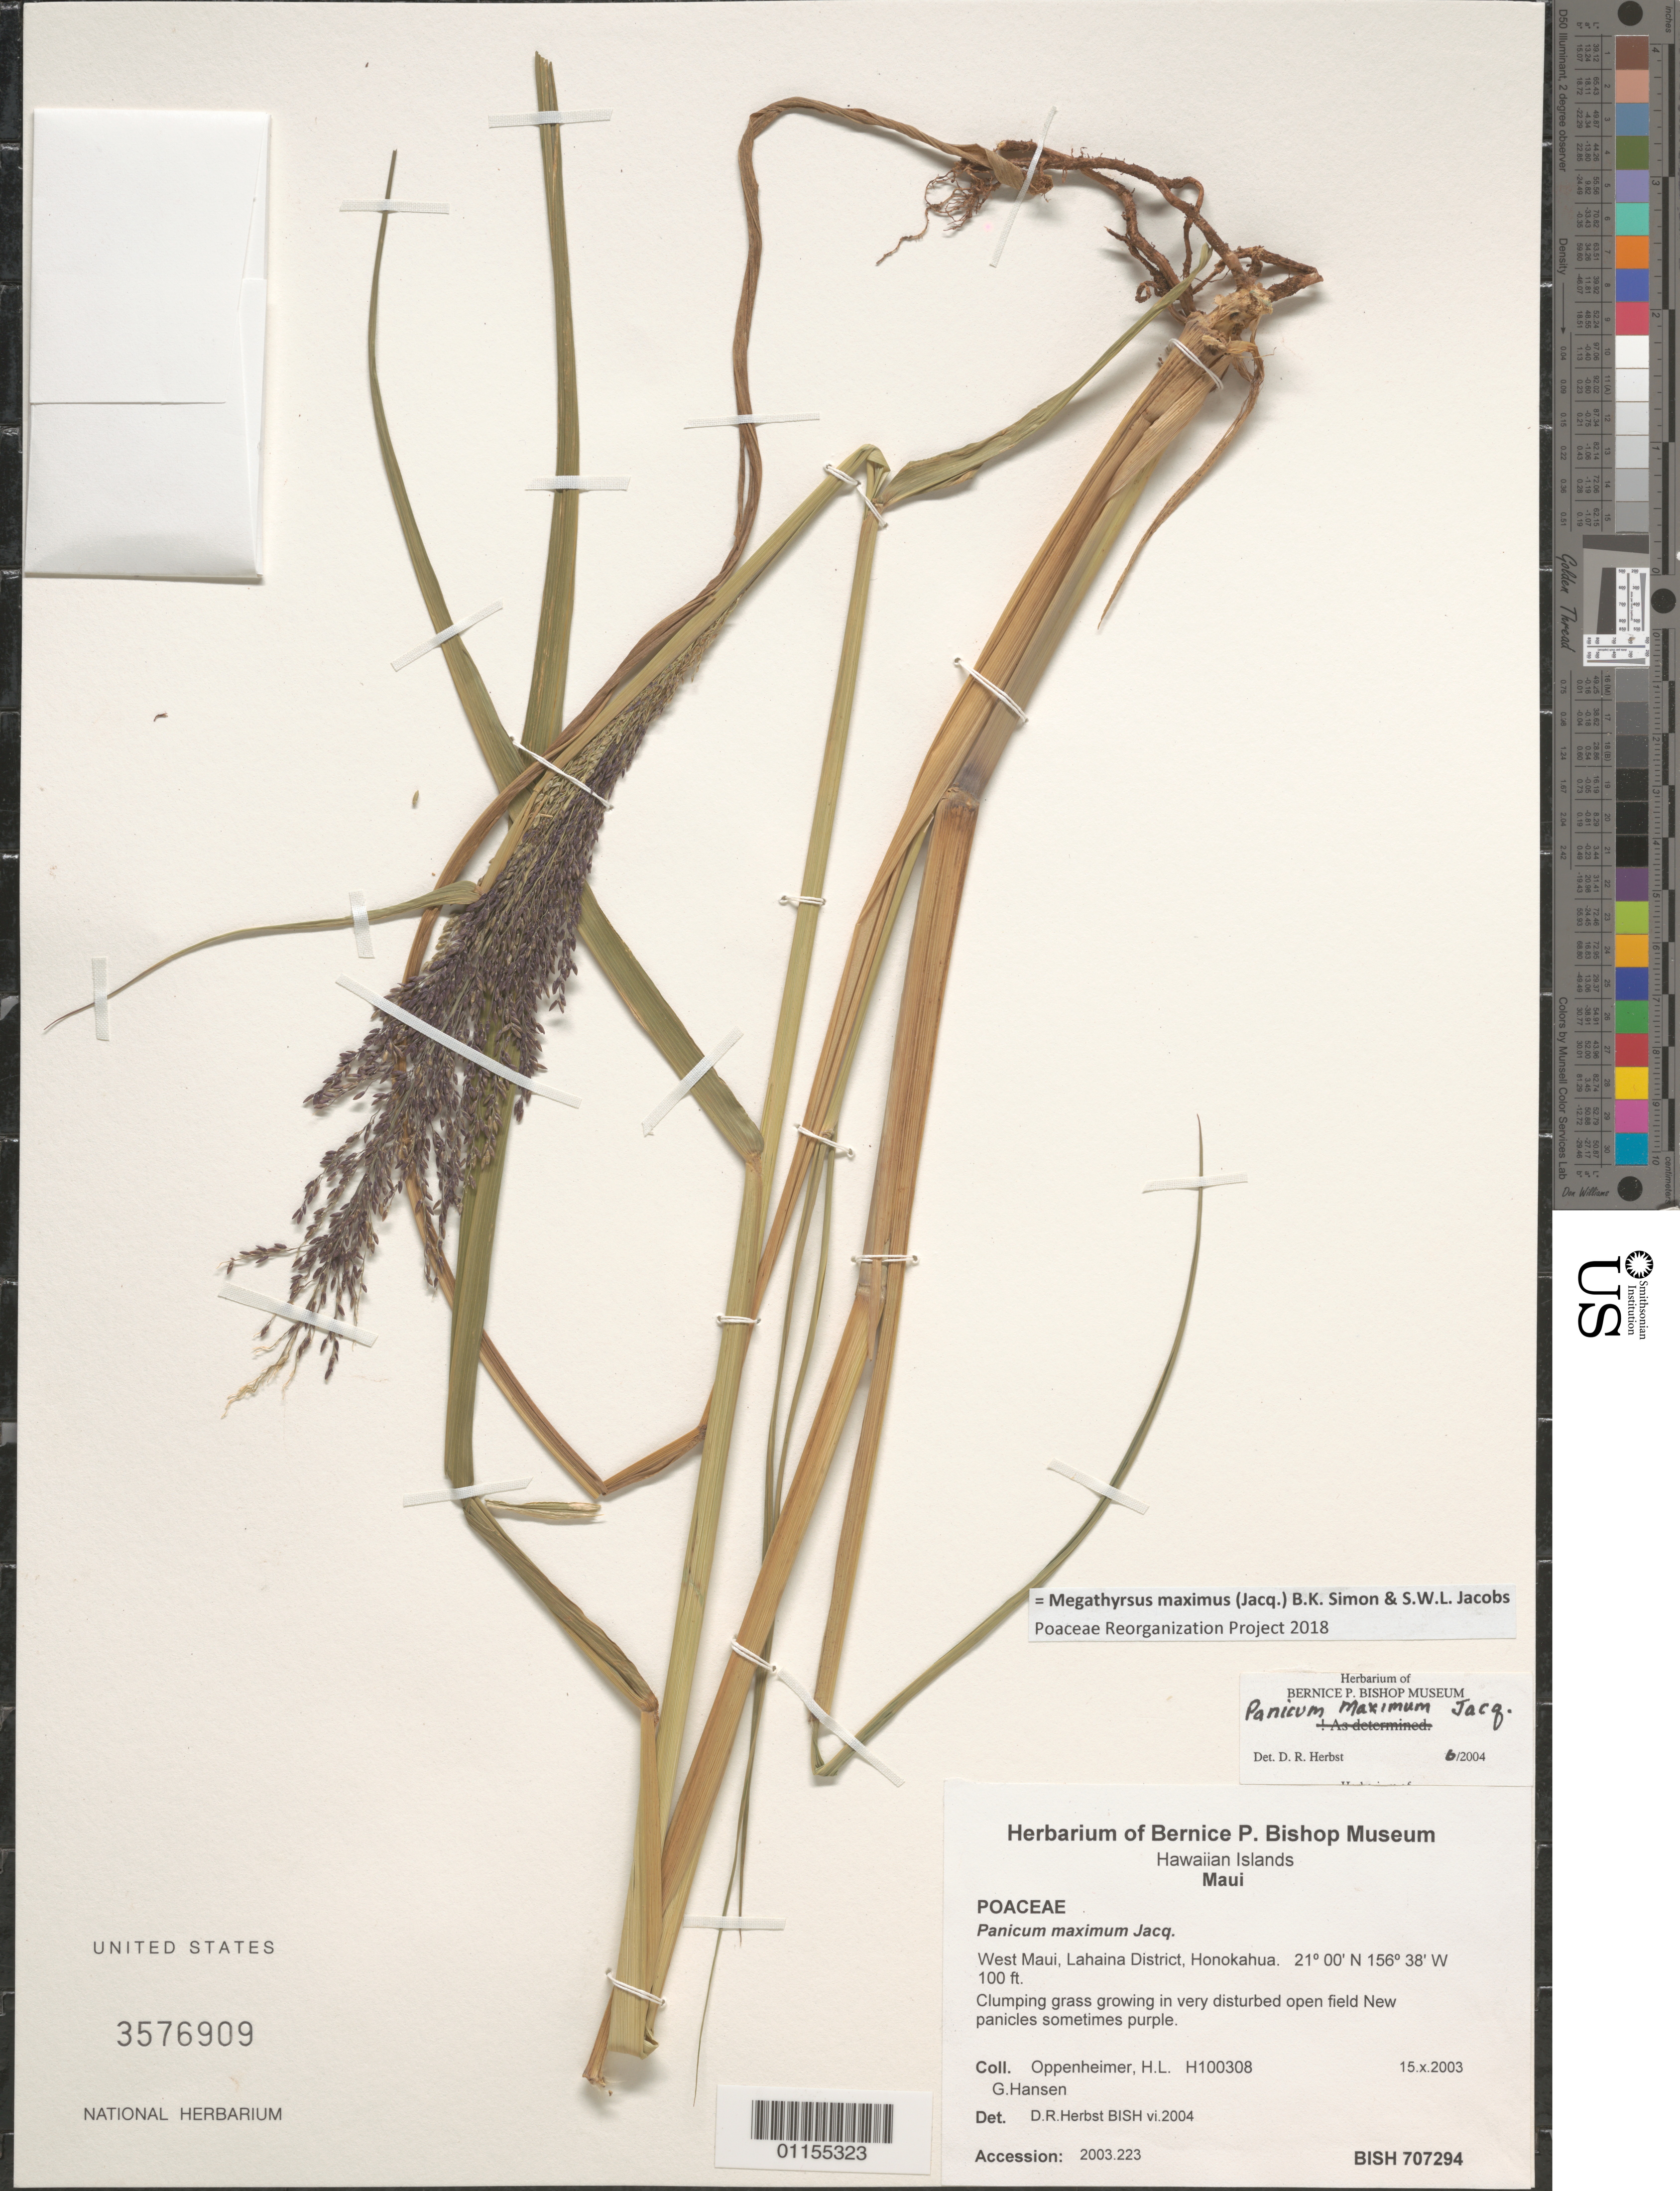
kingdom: Plantae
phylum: Tracheophyta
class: Liliopsida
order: Poales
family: Poaceae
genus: Panicum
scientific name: Panicum maximum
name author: Jacq.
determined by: Herbst, D. R.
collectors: H. L. Oppenheimer & G. Hansen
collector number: H100308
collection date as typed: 15 Oct 2003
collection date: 2003-10-15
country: United States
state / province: Hawaii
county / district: Maui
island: Maui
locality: West Maui, Lahaina District, Honokahua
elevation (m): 30.48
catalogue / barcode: US 3576909